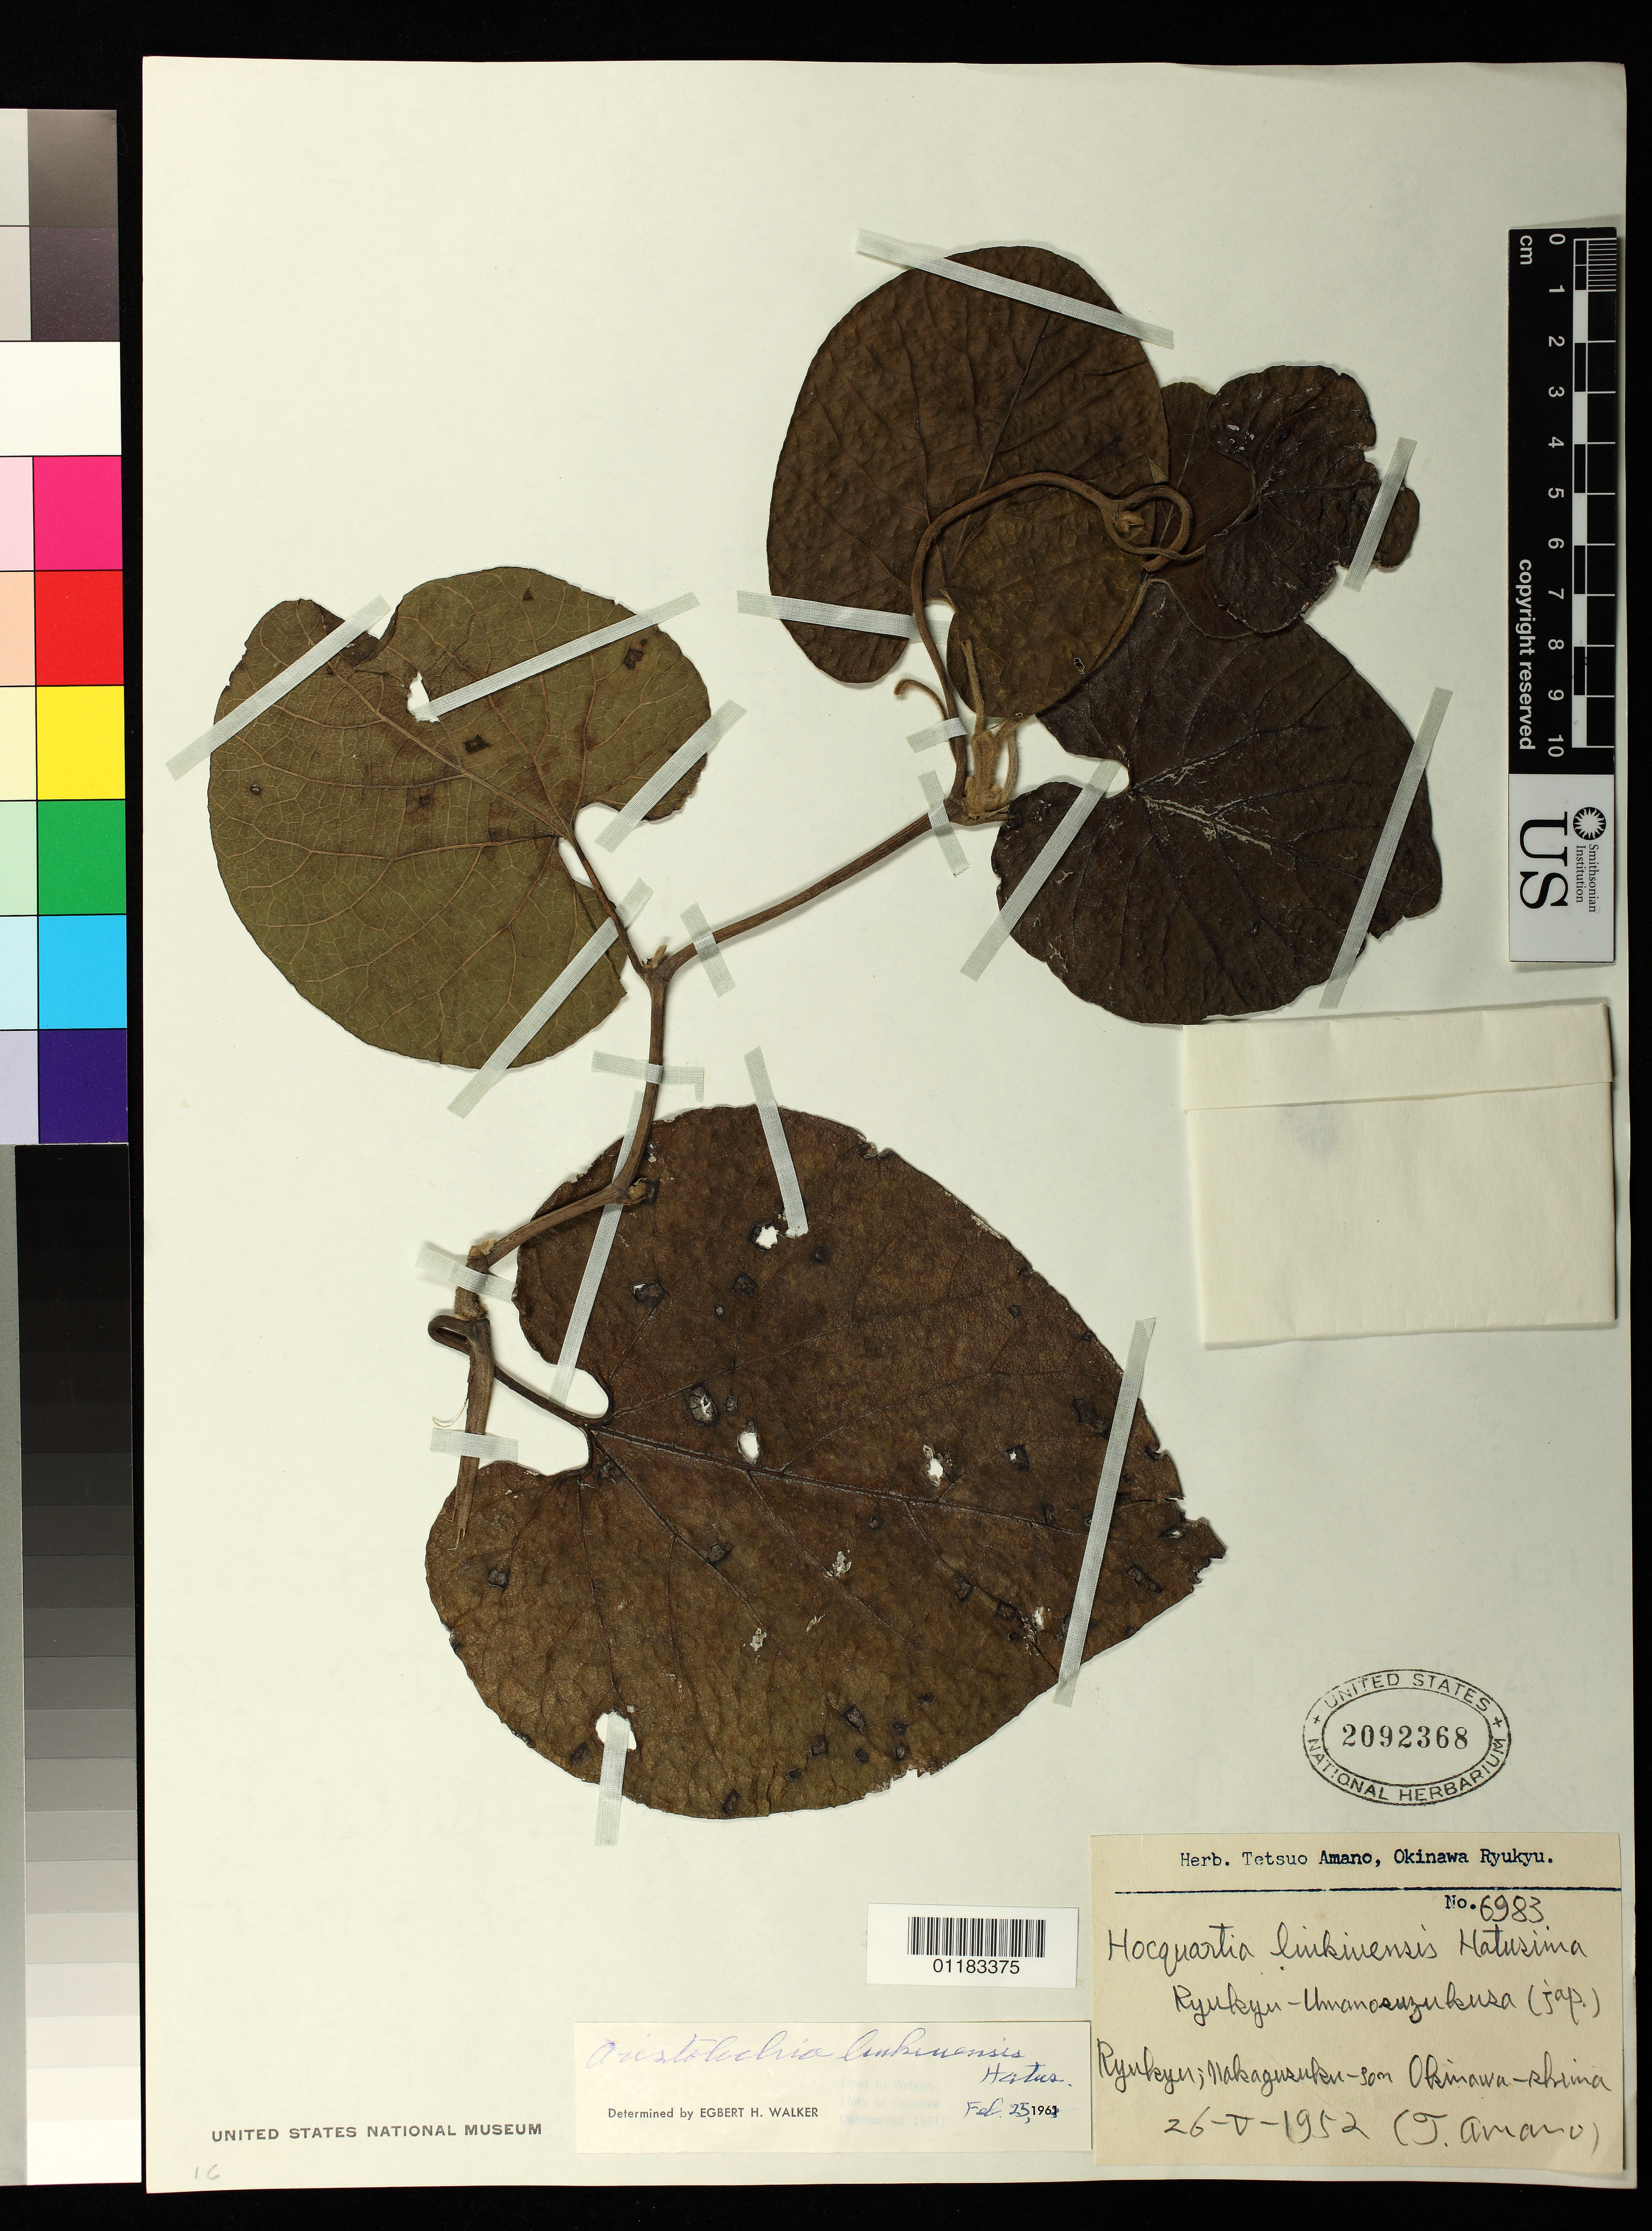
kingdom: Plantae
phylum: Tracheophyta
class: Magnoliopsida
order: Piperales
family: Aristolochiaceae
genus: Aristolochia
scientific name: Aristolochia liukiuensis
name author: Hatus.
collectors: T. Amano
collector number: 6983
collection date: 1952-05-26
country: Japan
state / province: Okinawa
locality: Ryukyu: Nakagusuku-son, Okinawa-shima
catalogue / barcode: US 2092368